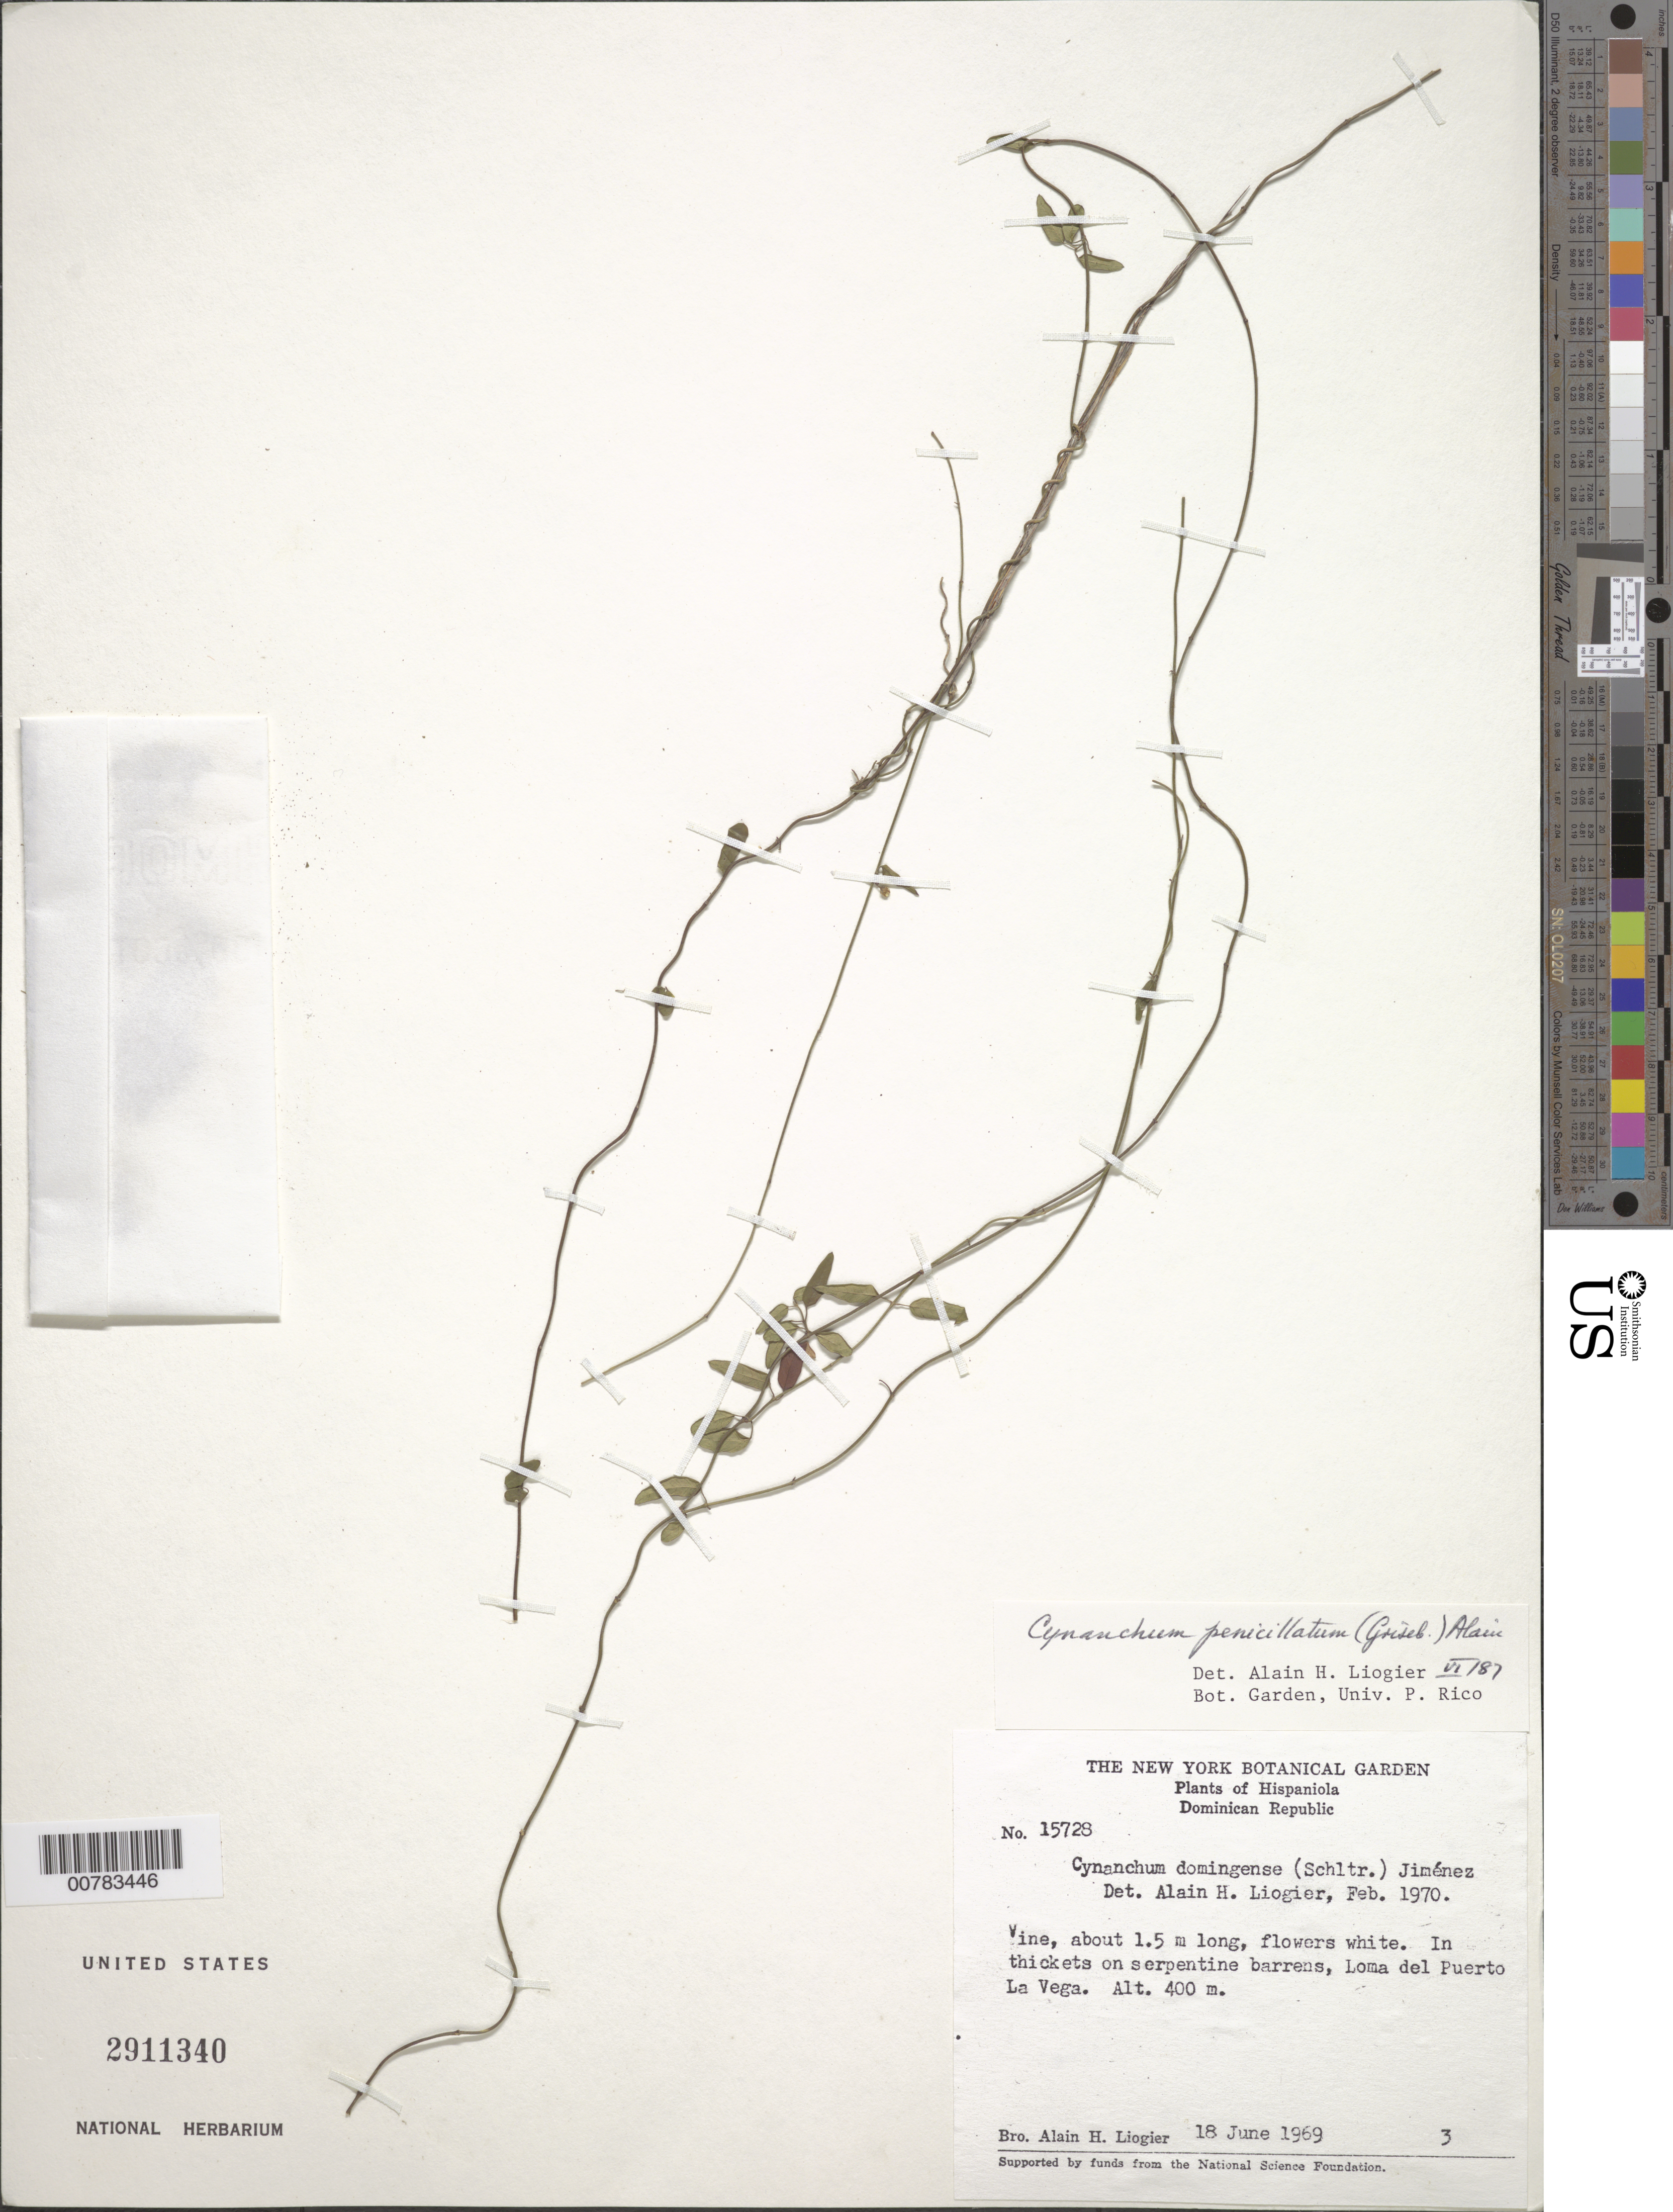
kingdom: Plantae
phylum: Tracheophyta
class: Magnoliopsida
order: Gentianales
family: Apocynaceae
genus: Metastelma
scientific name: Metastelma penicillatum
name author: Griseb.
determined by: Liogier, Alain H.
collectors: A. H. Liogier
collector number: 15728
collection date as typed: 18 Jun 1969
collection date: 1969-06-18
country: Dominican Republic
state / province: La Vega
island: Hispaniola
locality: Loma del Puerto.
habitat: In thickets on serpentine barrens.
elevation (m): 400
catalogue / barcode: US 2911340